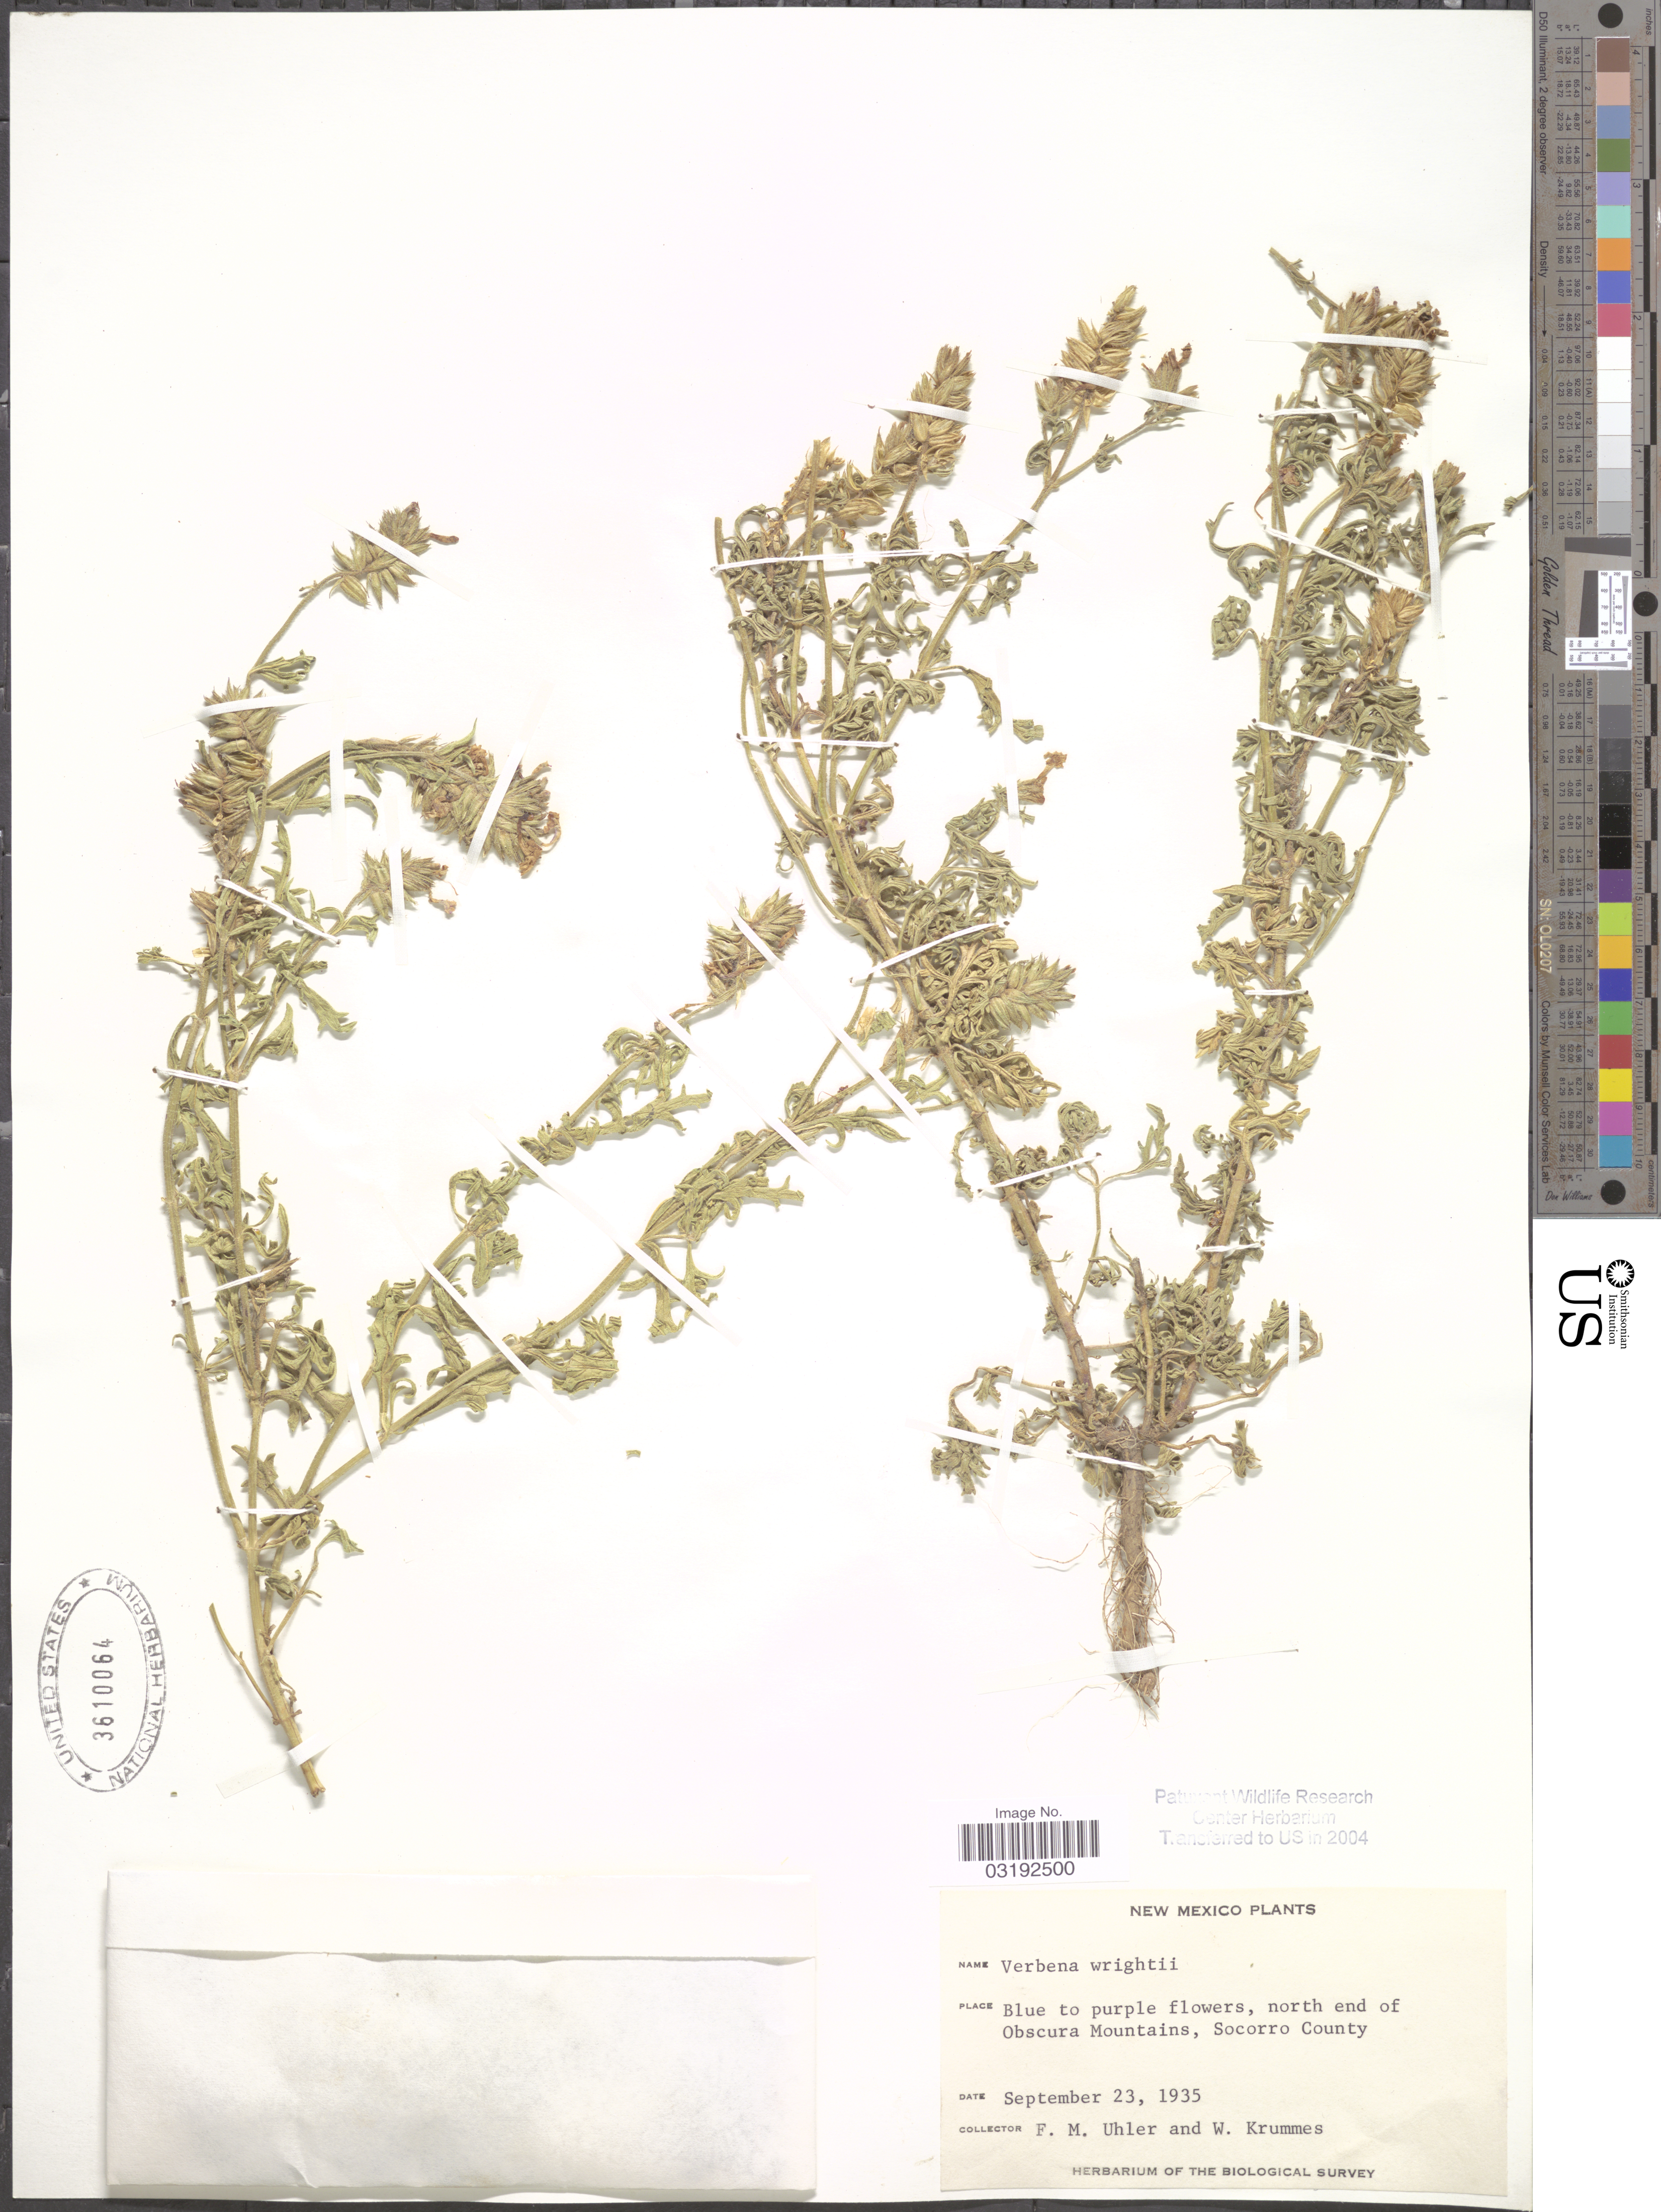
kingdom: Plantae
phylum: Tracheophyta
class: Magnoliopsida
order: Lamiales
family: Verbenaceae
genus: Verbena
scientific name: Verbena wrightii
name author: A. Gray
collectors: F. M. Uhler & W. Krummes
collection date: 1935-09-23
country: United States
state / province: New Mexico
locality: North end of Obscura Mountains, Socorro County.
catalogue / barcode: US 3610064